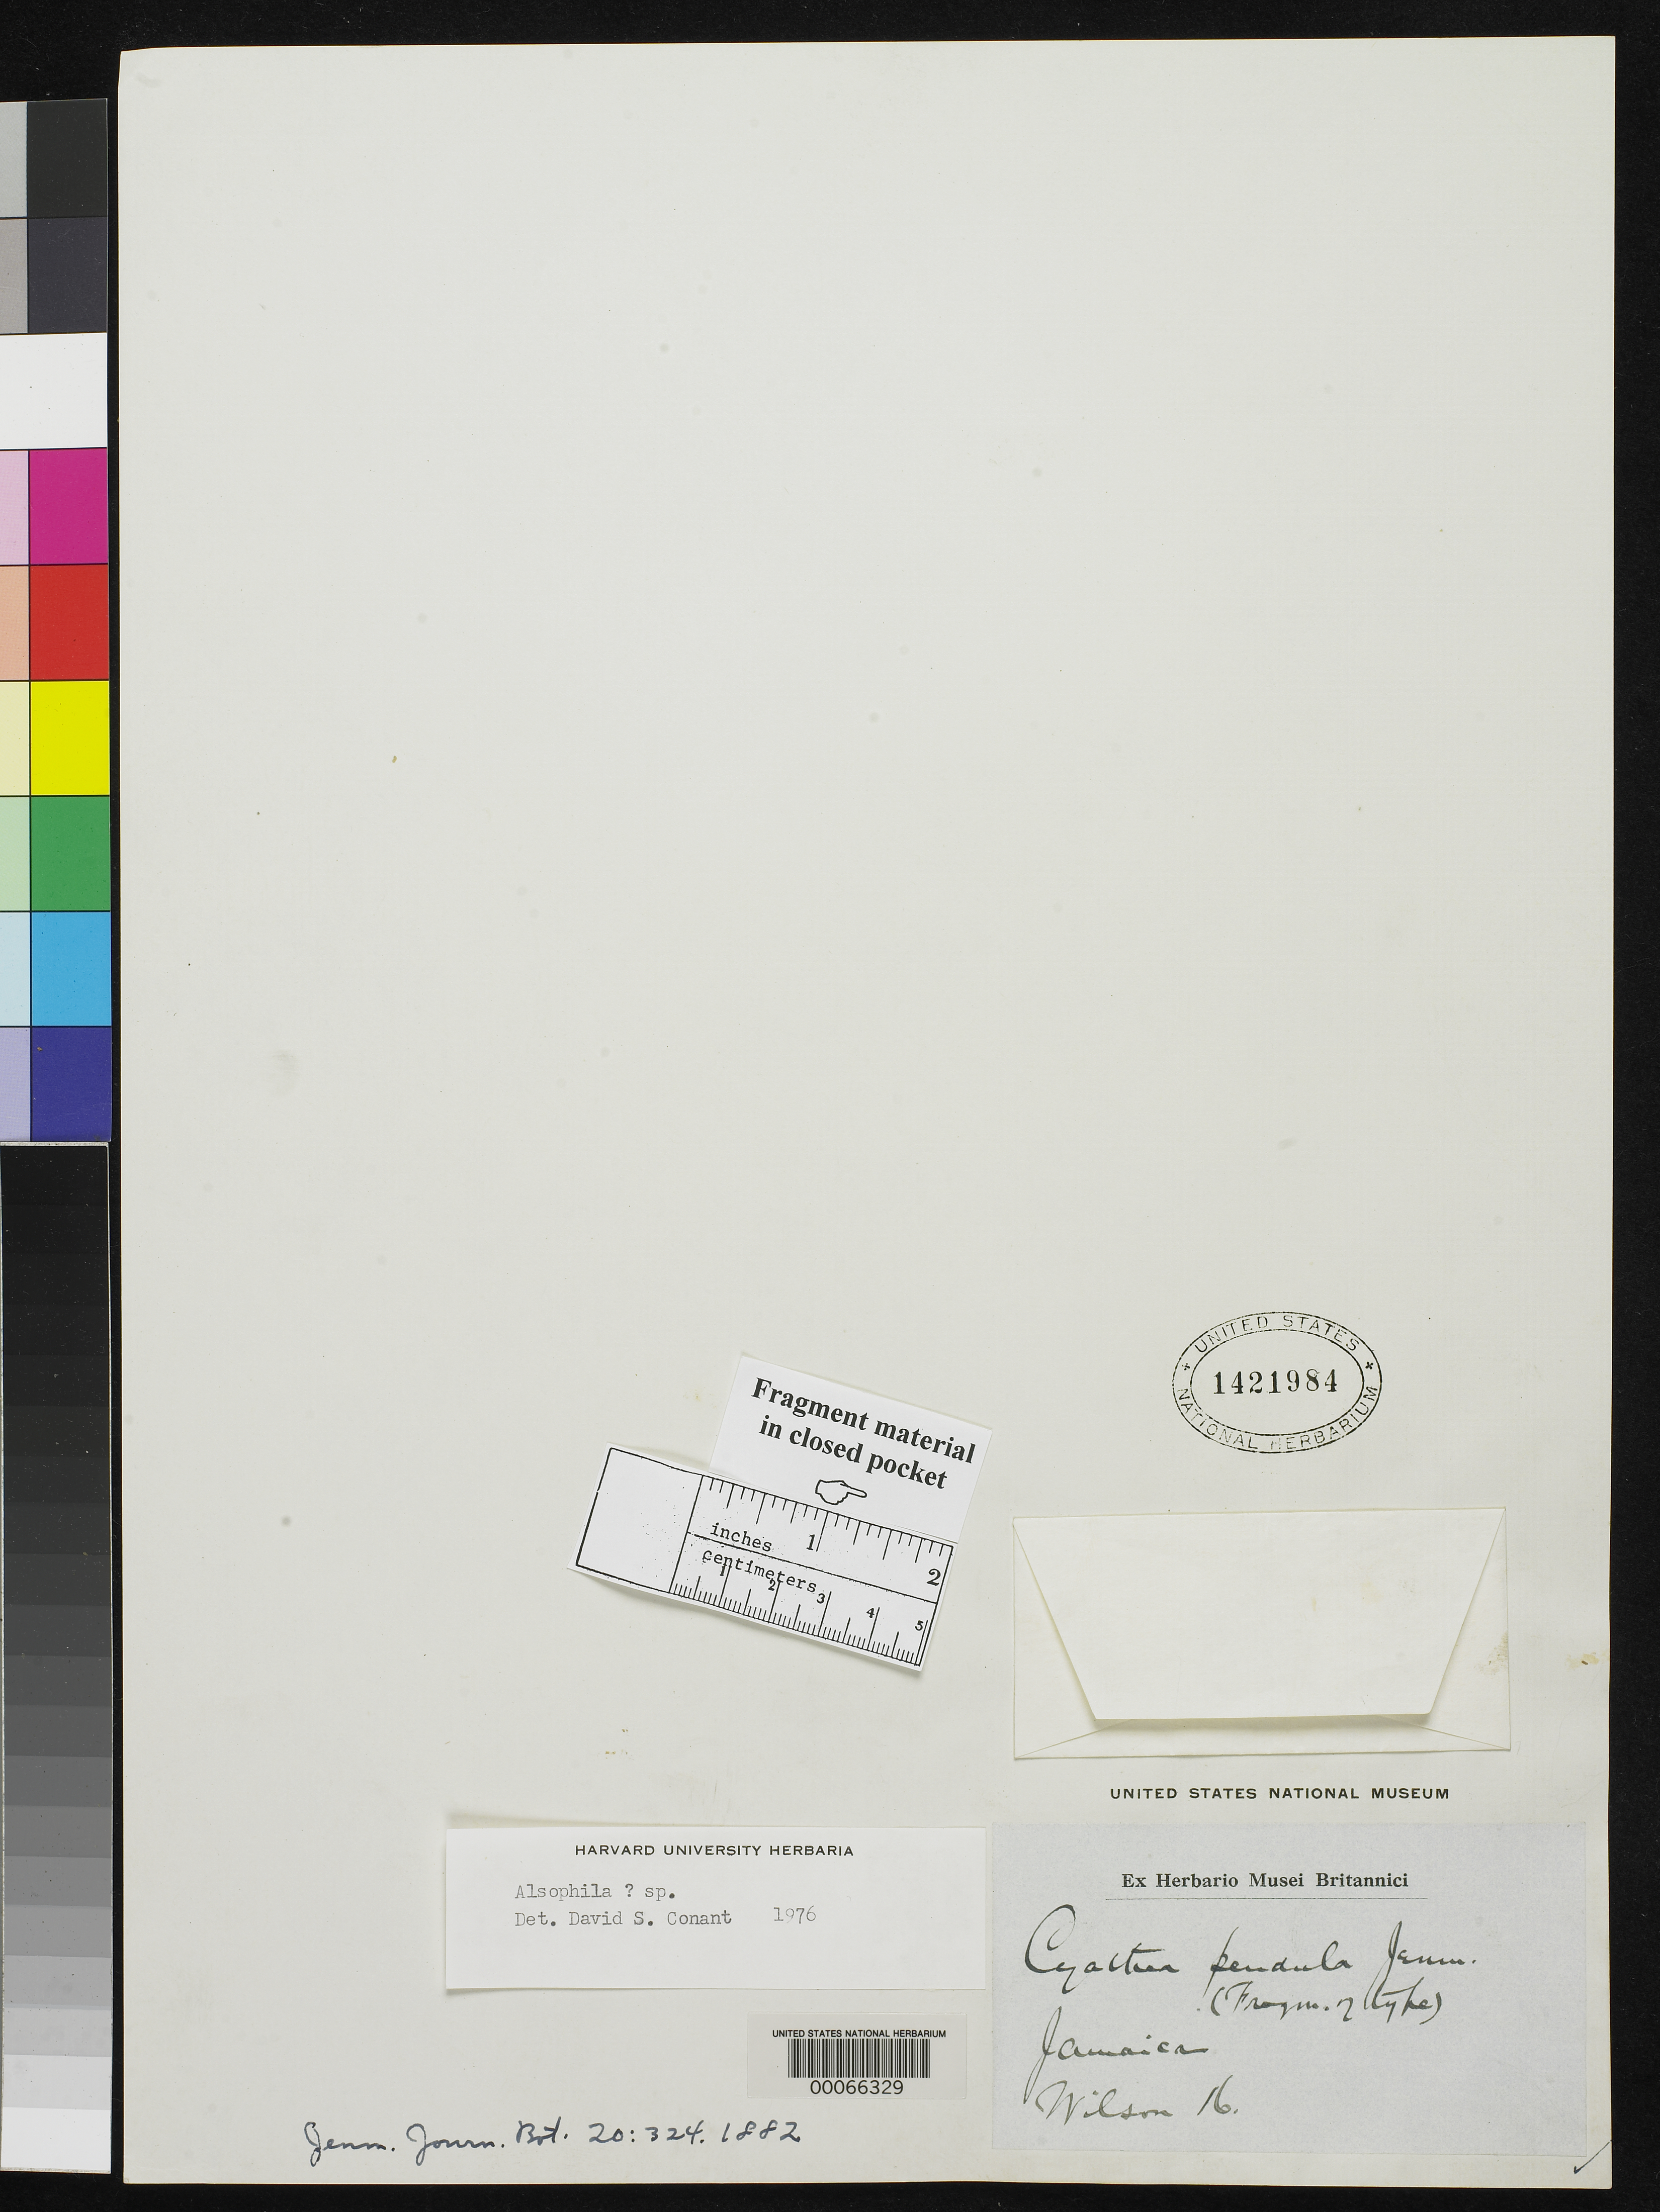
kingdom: Plantae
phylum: Tracheophyta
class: Polypodiopsida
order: Cyatheales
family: Cyatheaceae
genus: Cyathea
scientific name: Cyathea pendula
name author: Jenman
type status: Type Fragment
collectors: N. Wilson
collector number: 16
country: Jamaica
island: Greater Antilles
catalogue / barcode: US 1421984